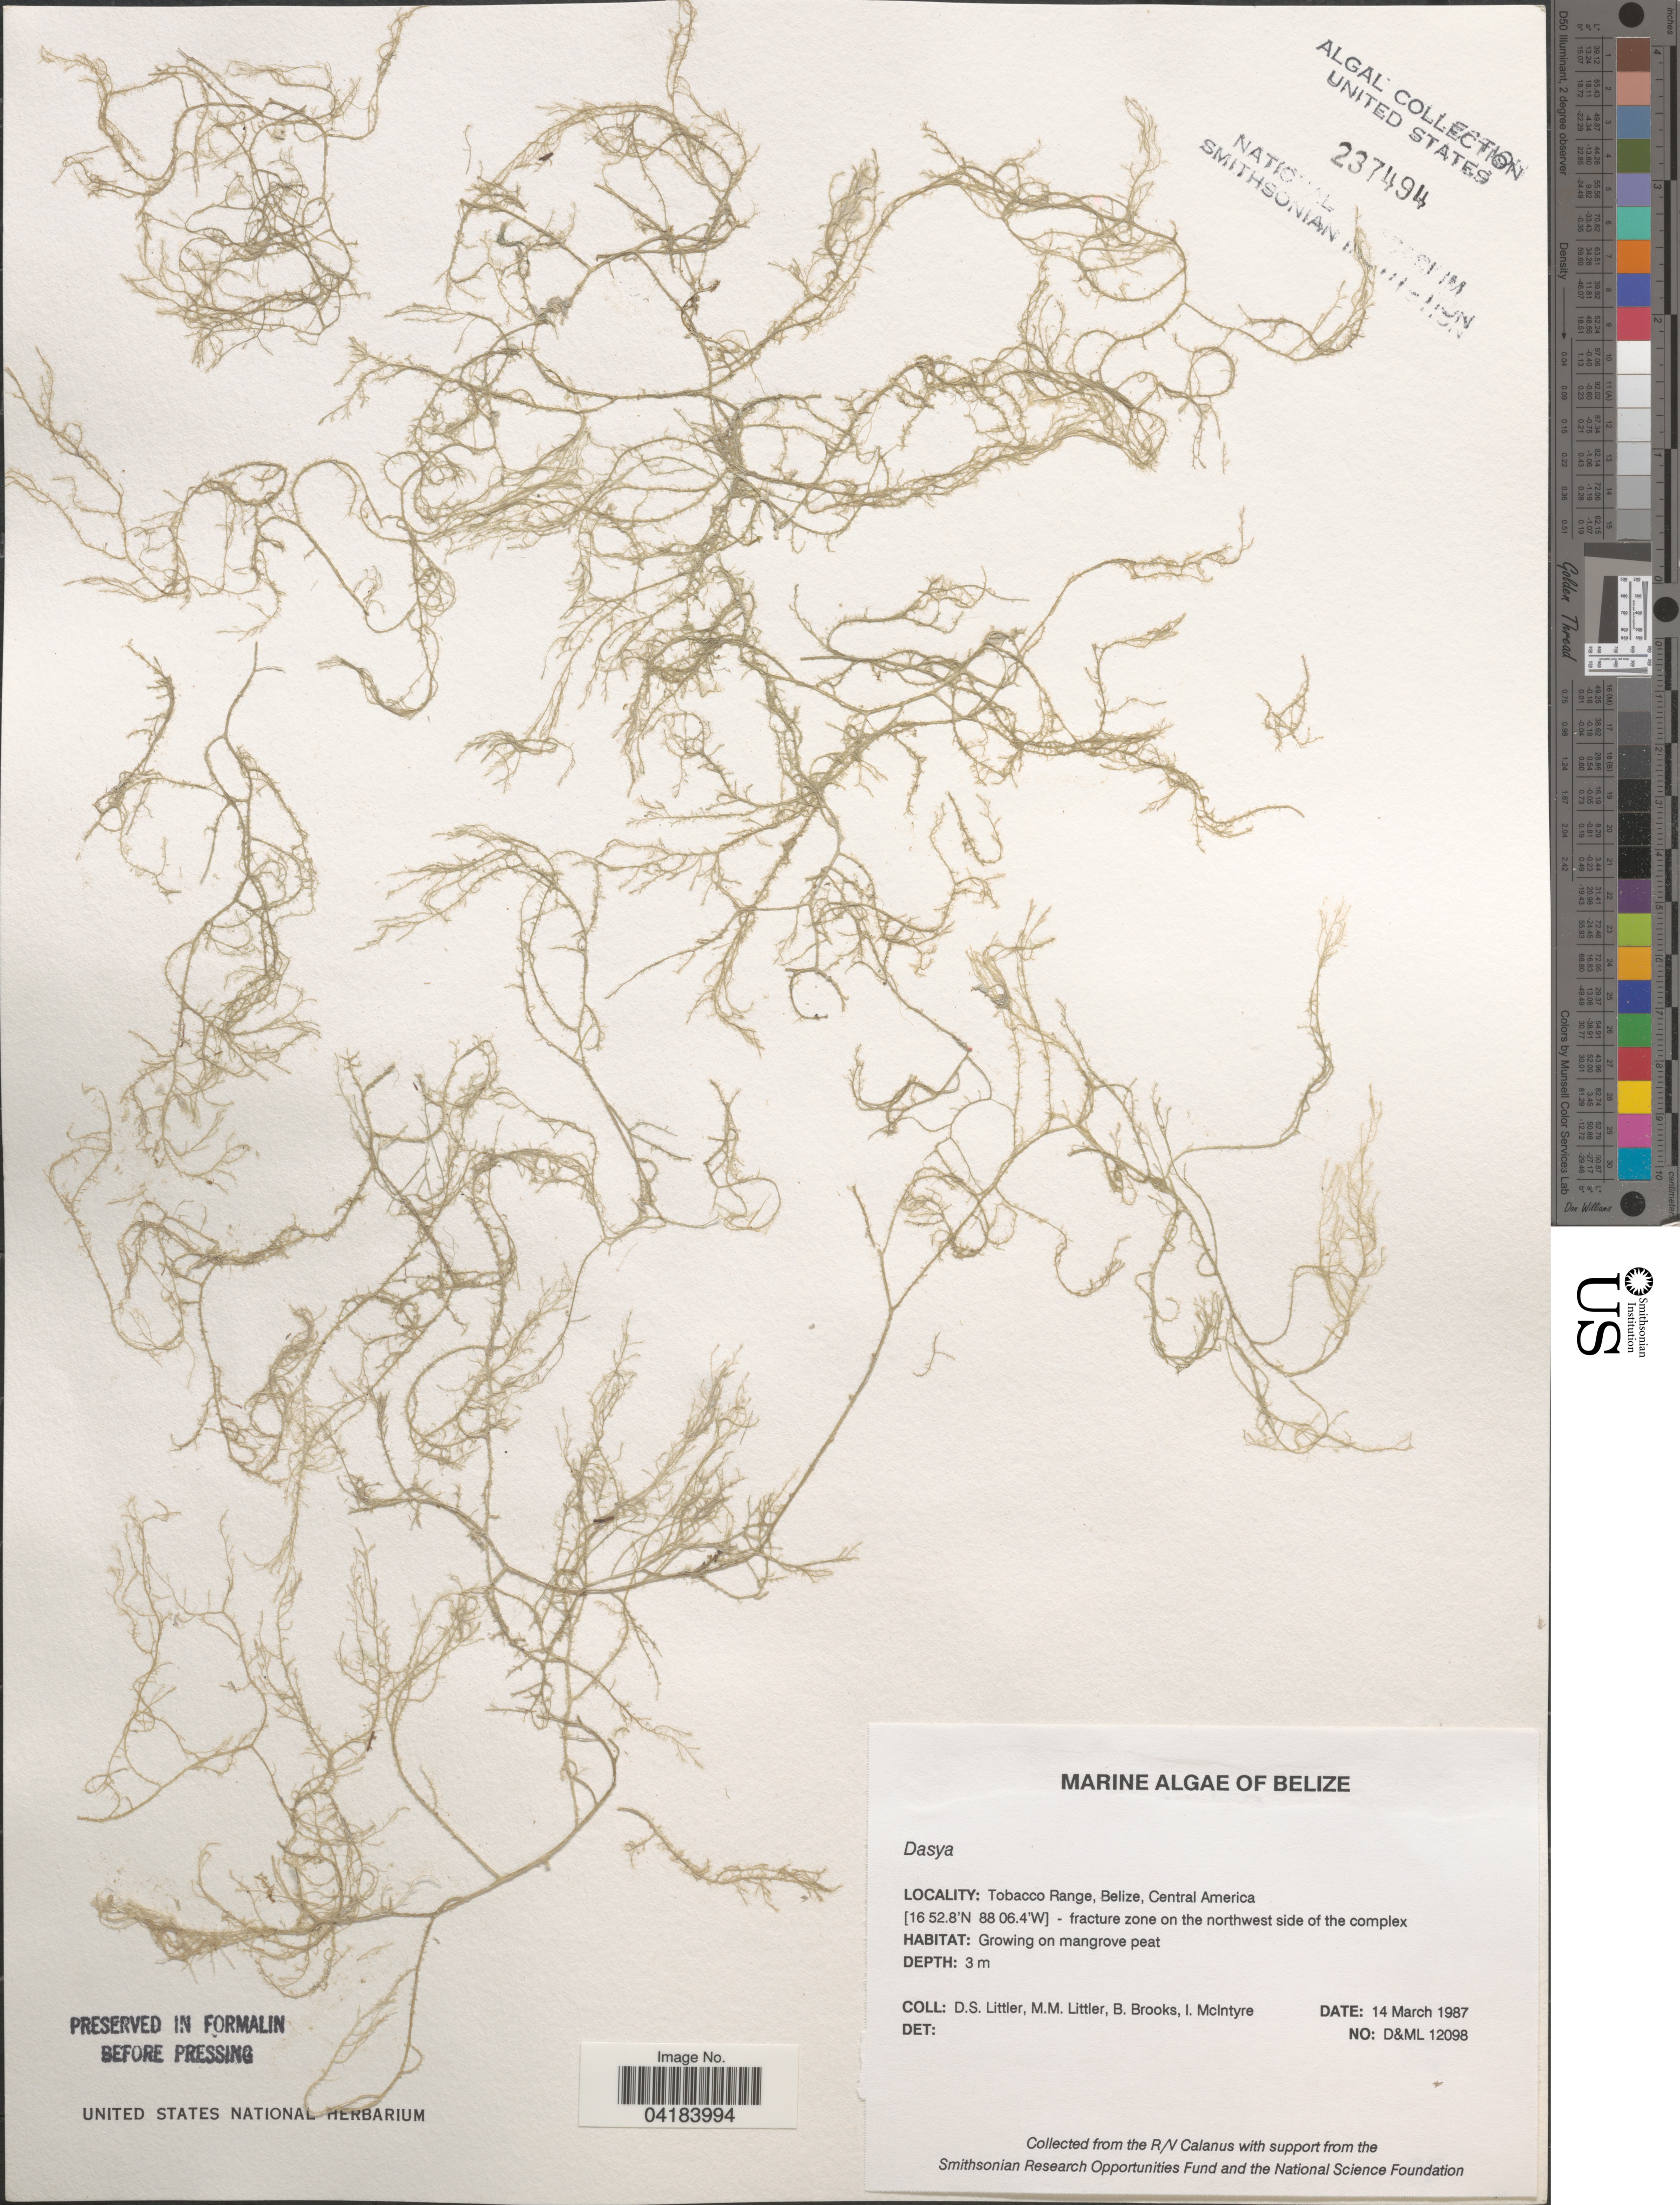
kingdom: Plantae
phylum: Rhodophyta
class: Florideophyceae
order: Ceramiales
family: Dasyaceae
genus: Dasya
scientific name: Dasya sp.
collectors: D. S. Littler, B. Brooks & I. McIntyre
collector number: D&ML12098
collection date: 1987-03-14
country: Belize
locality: Tobacco Roange. Fracture zone on the northwest side of the complex.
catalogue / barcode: US 237494